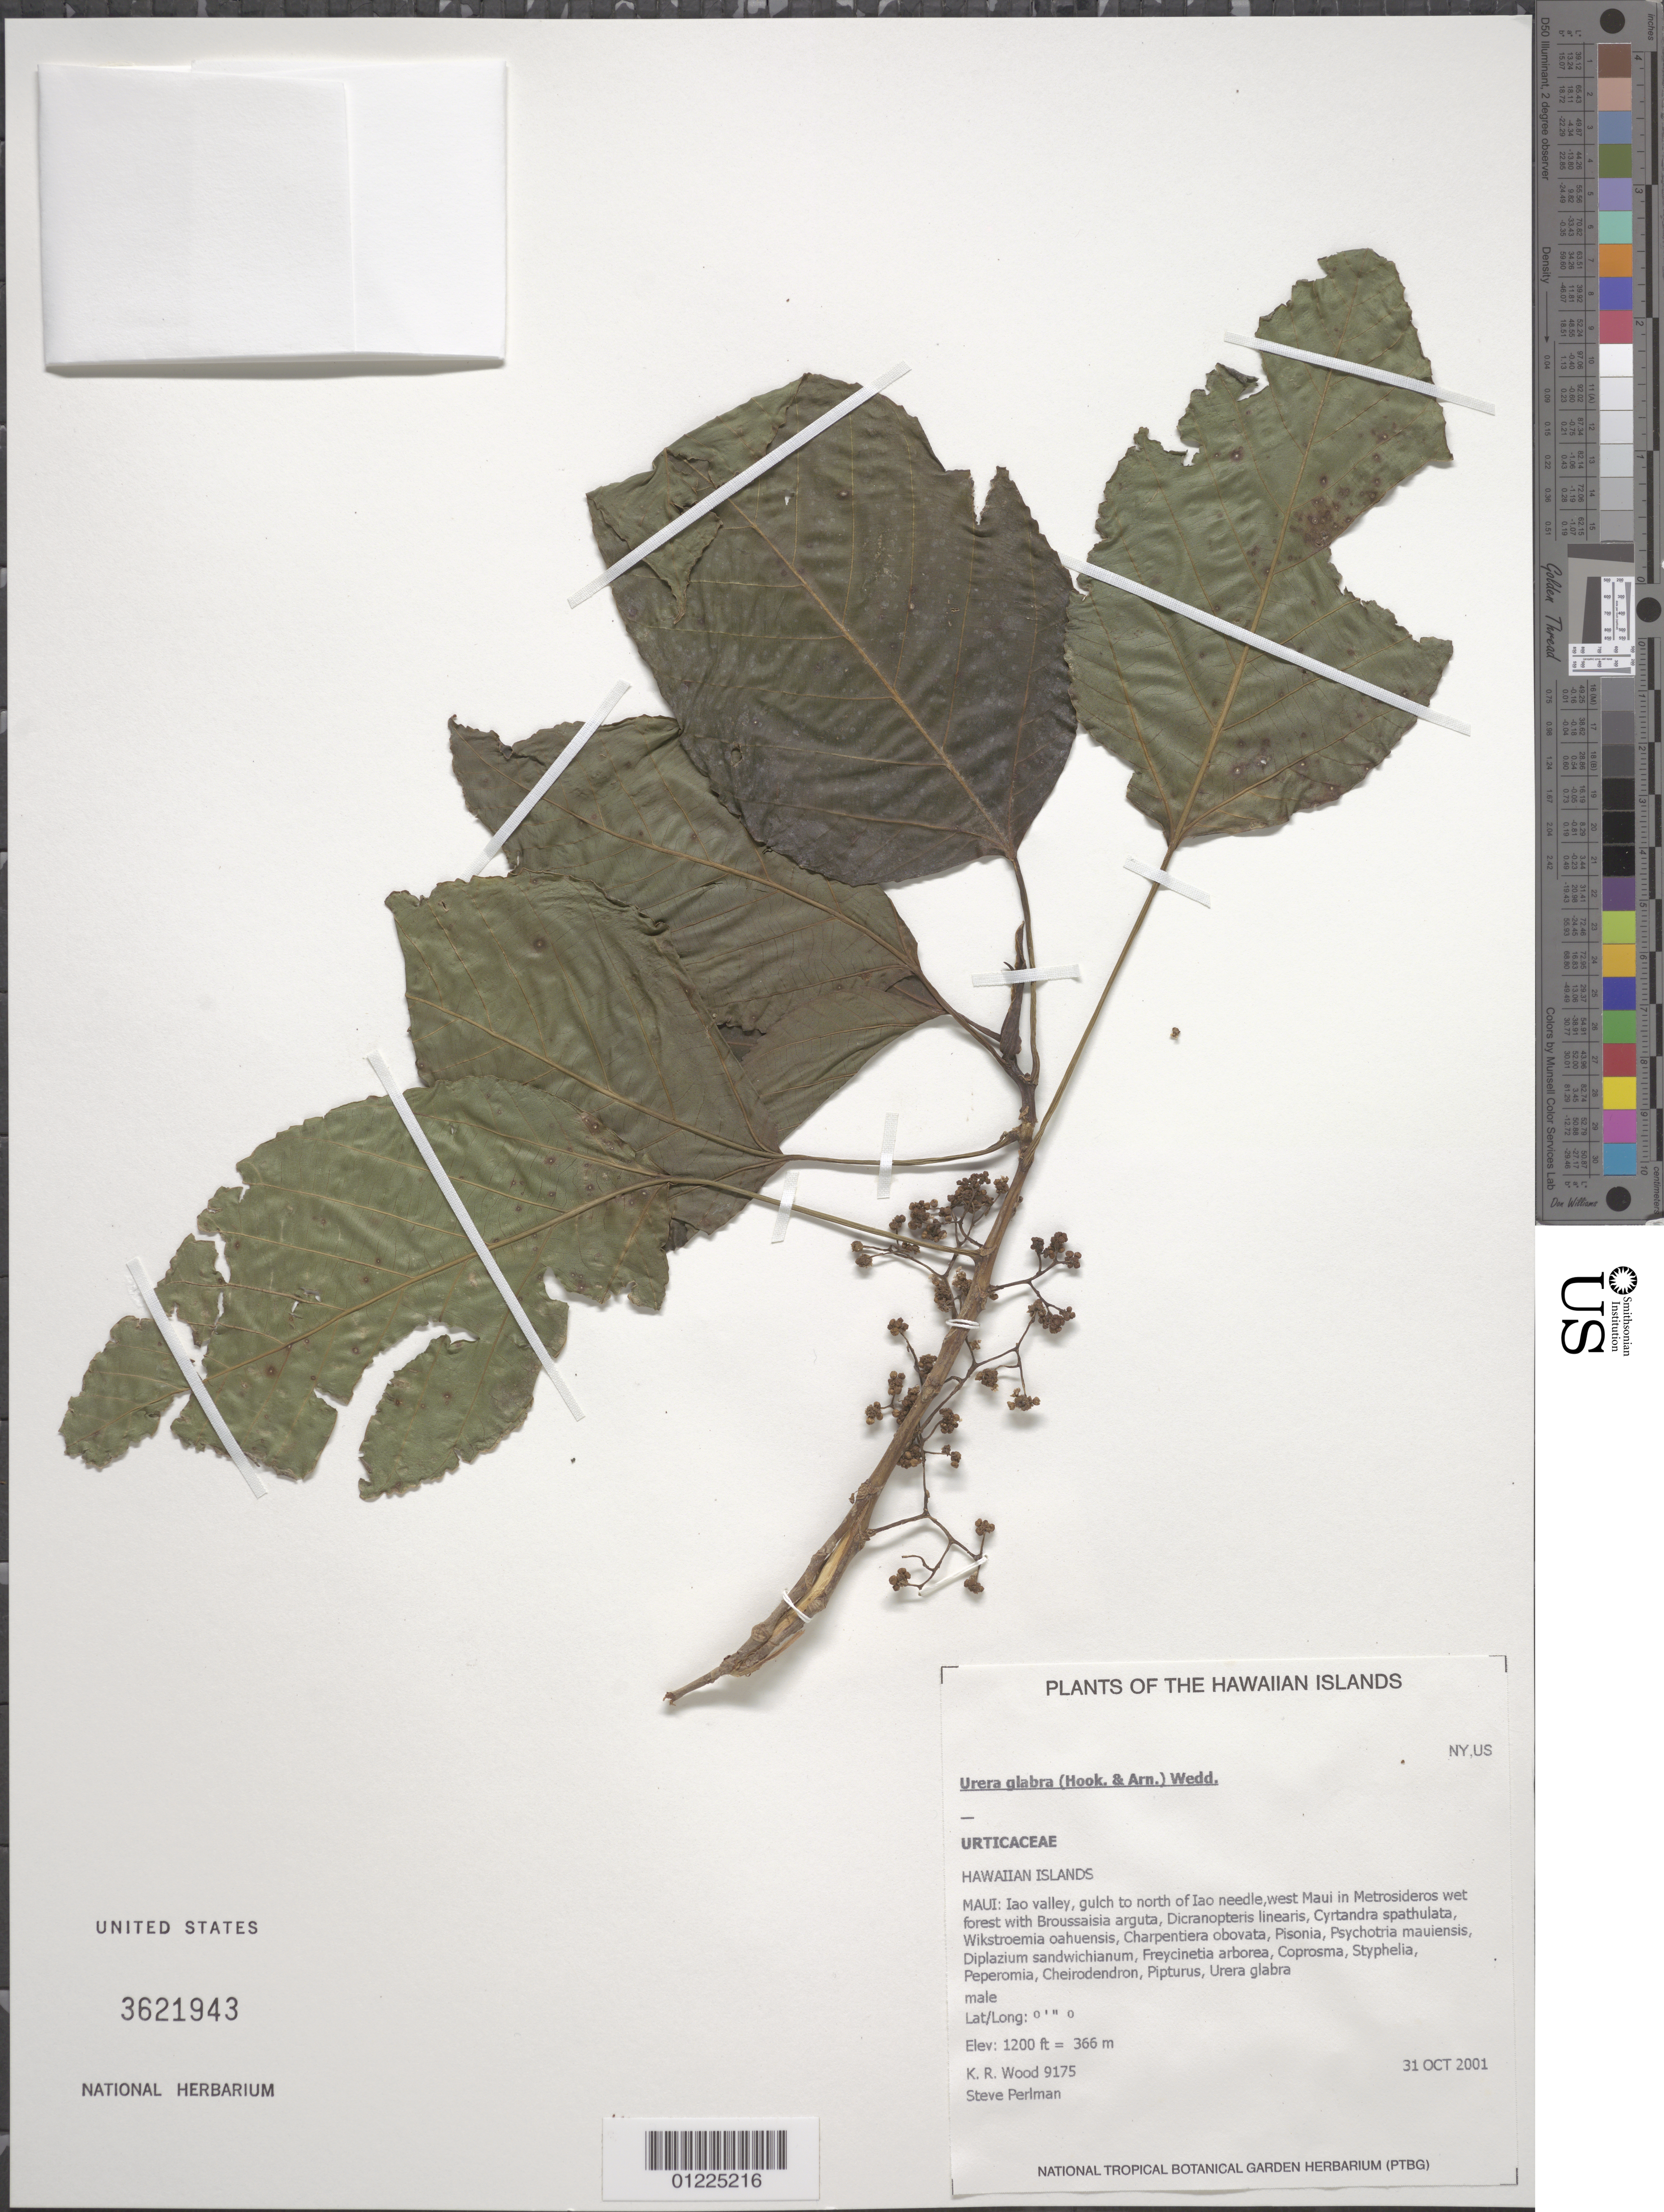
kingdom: Plantae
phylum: Tracheophyta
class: Magnoliopsida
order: Rosales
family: Urticaceae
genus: Touchardia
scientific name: Touchardia oahuensis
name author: T. Wells & A. K. Monro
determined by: Wagner, W. L., (BOT), Smithsonian Institution - National Museum of Natural History (UNITED STATES)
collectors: K. R. Wood & S. P. Perlman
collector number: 9175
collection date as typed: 31 Oct 2001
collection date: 2001-10-31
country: United States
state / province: Hawaii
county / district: Maui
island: Maui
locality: Iao valley, gulch to north of Iao needle, west Maui.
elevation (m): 366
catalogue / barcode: US 3621943